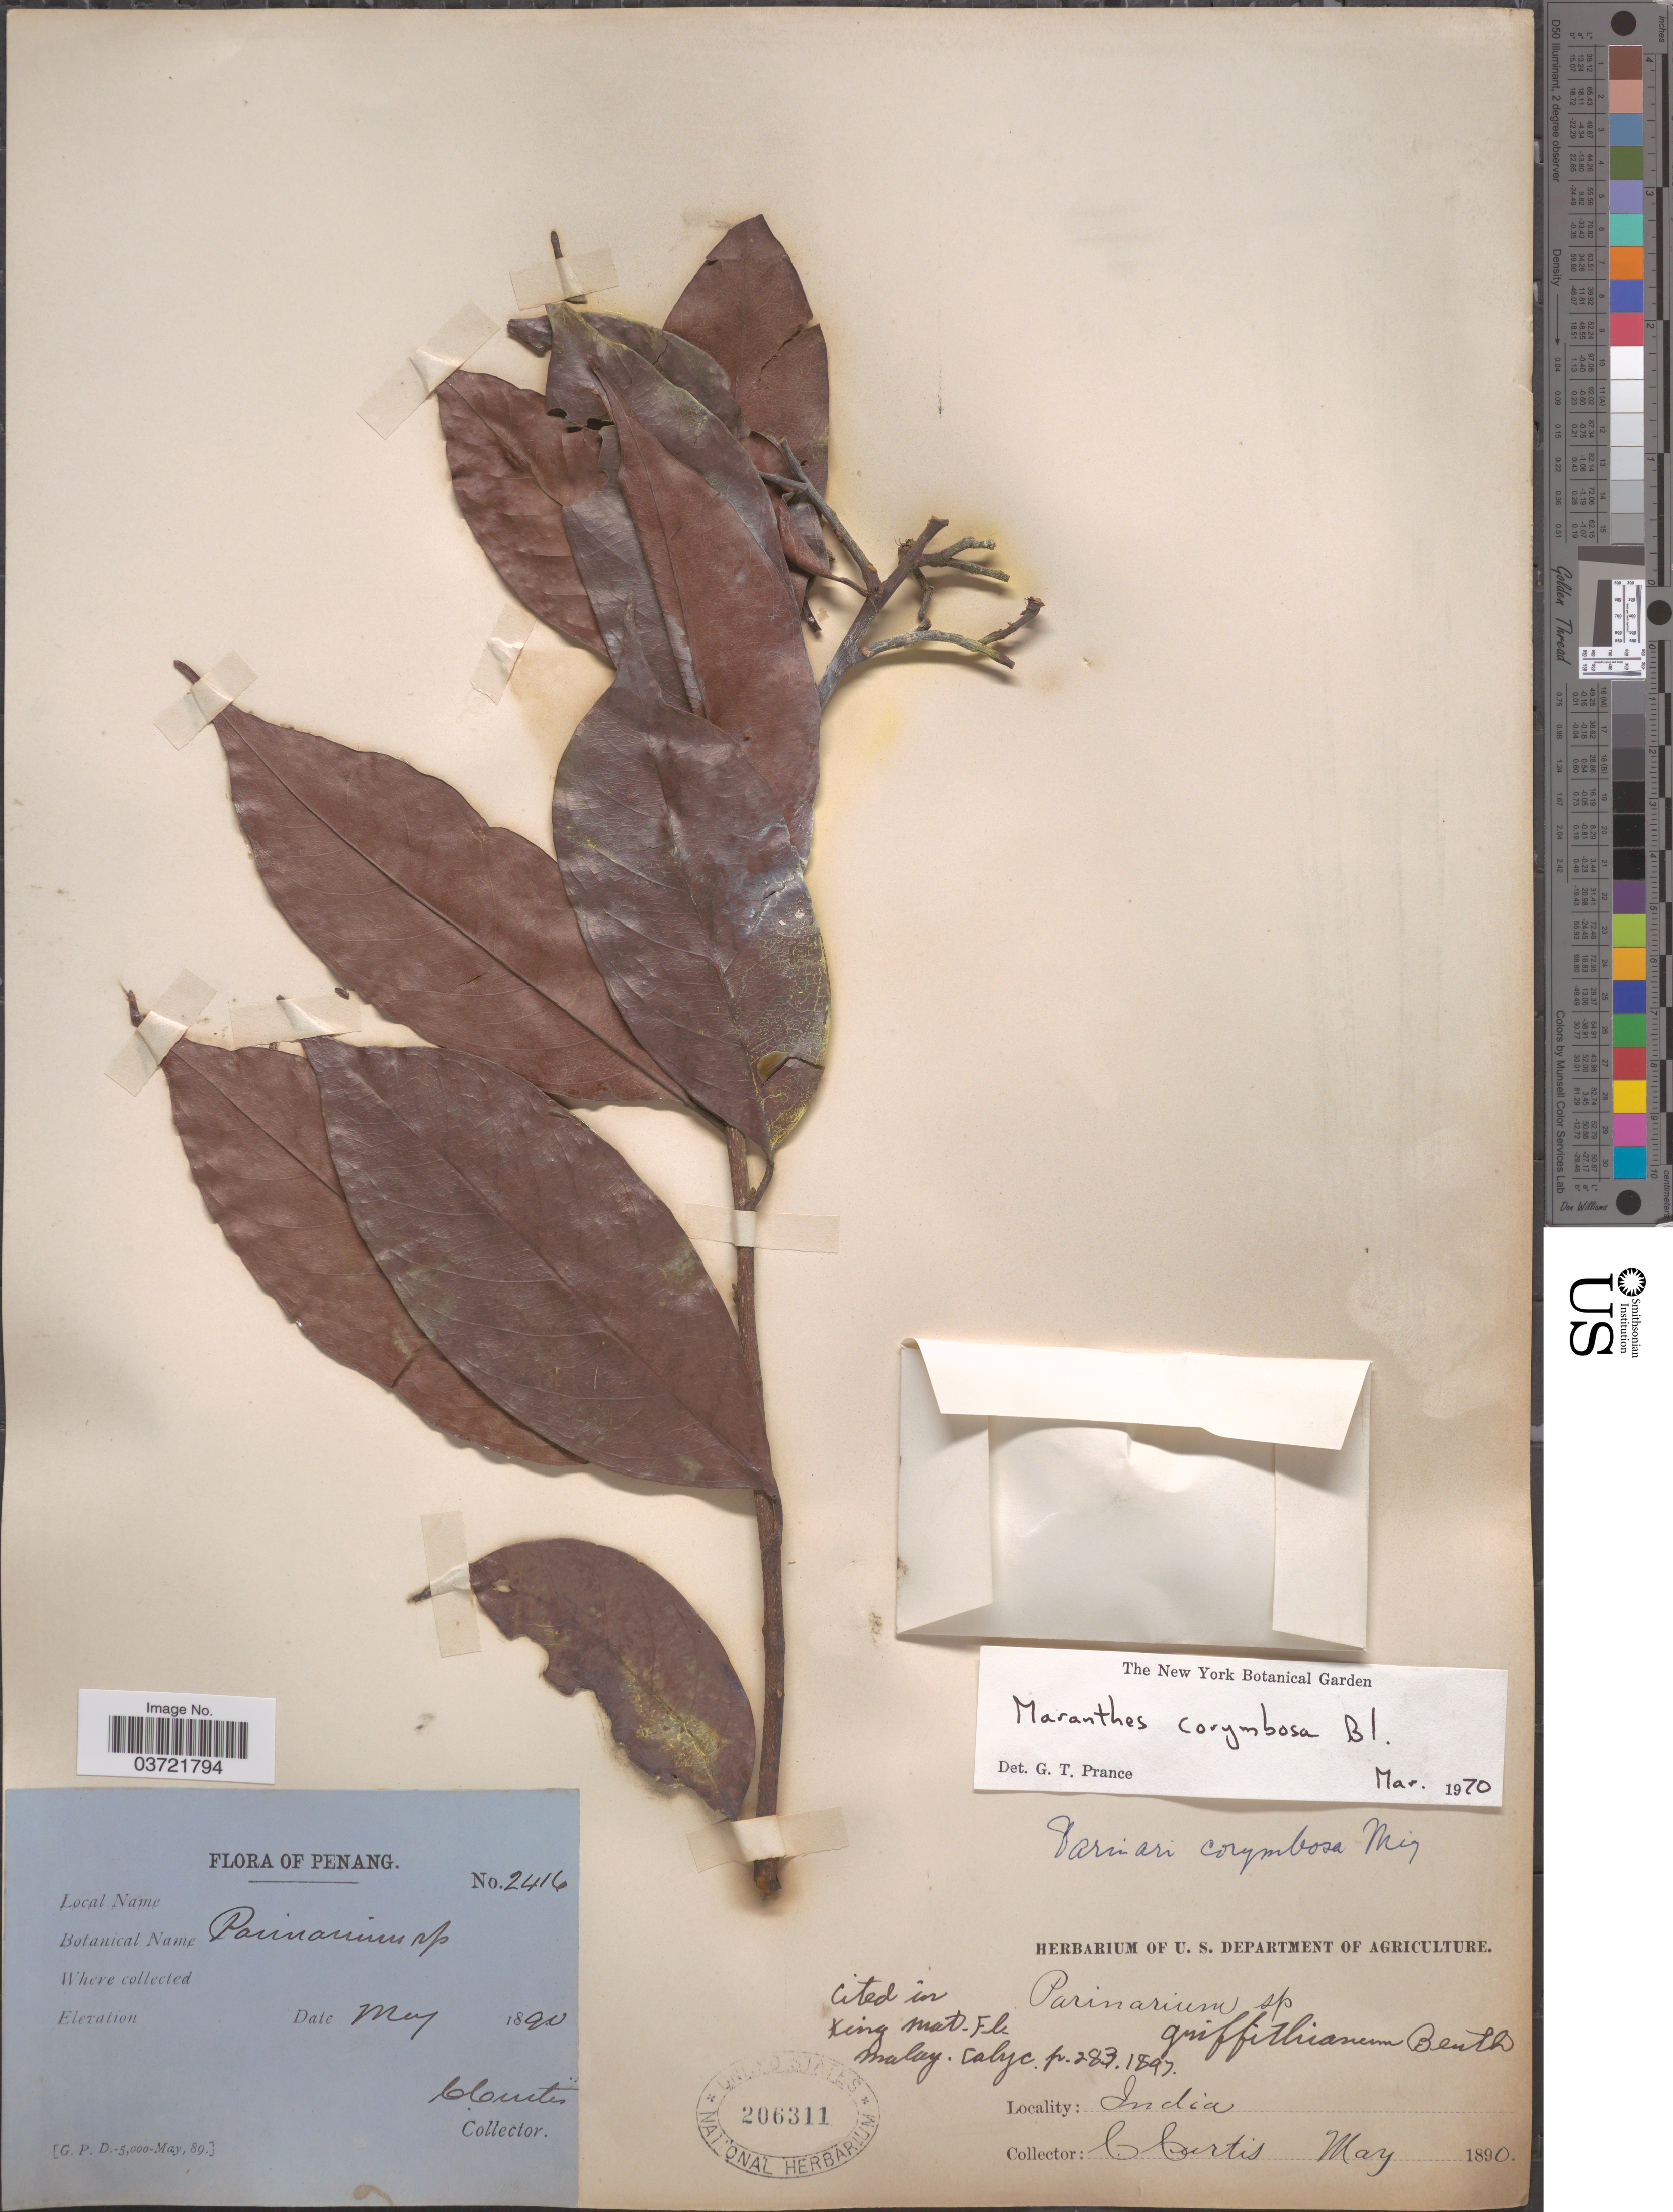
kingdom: Plantae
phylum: Tracheophyta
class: Magnoliopsida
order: Malpighiales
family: Chrysobalanaceae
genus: Maranthes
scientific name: Maranthes corymbosa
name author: Blume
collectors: C. Curtis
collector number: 2416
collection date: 1890-05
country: Malaysia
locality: Penang.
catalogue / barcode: US 206311